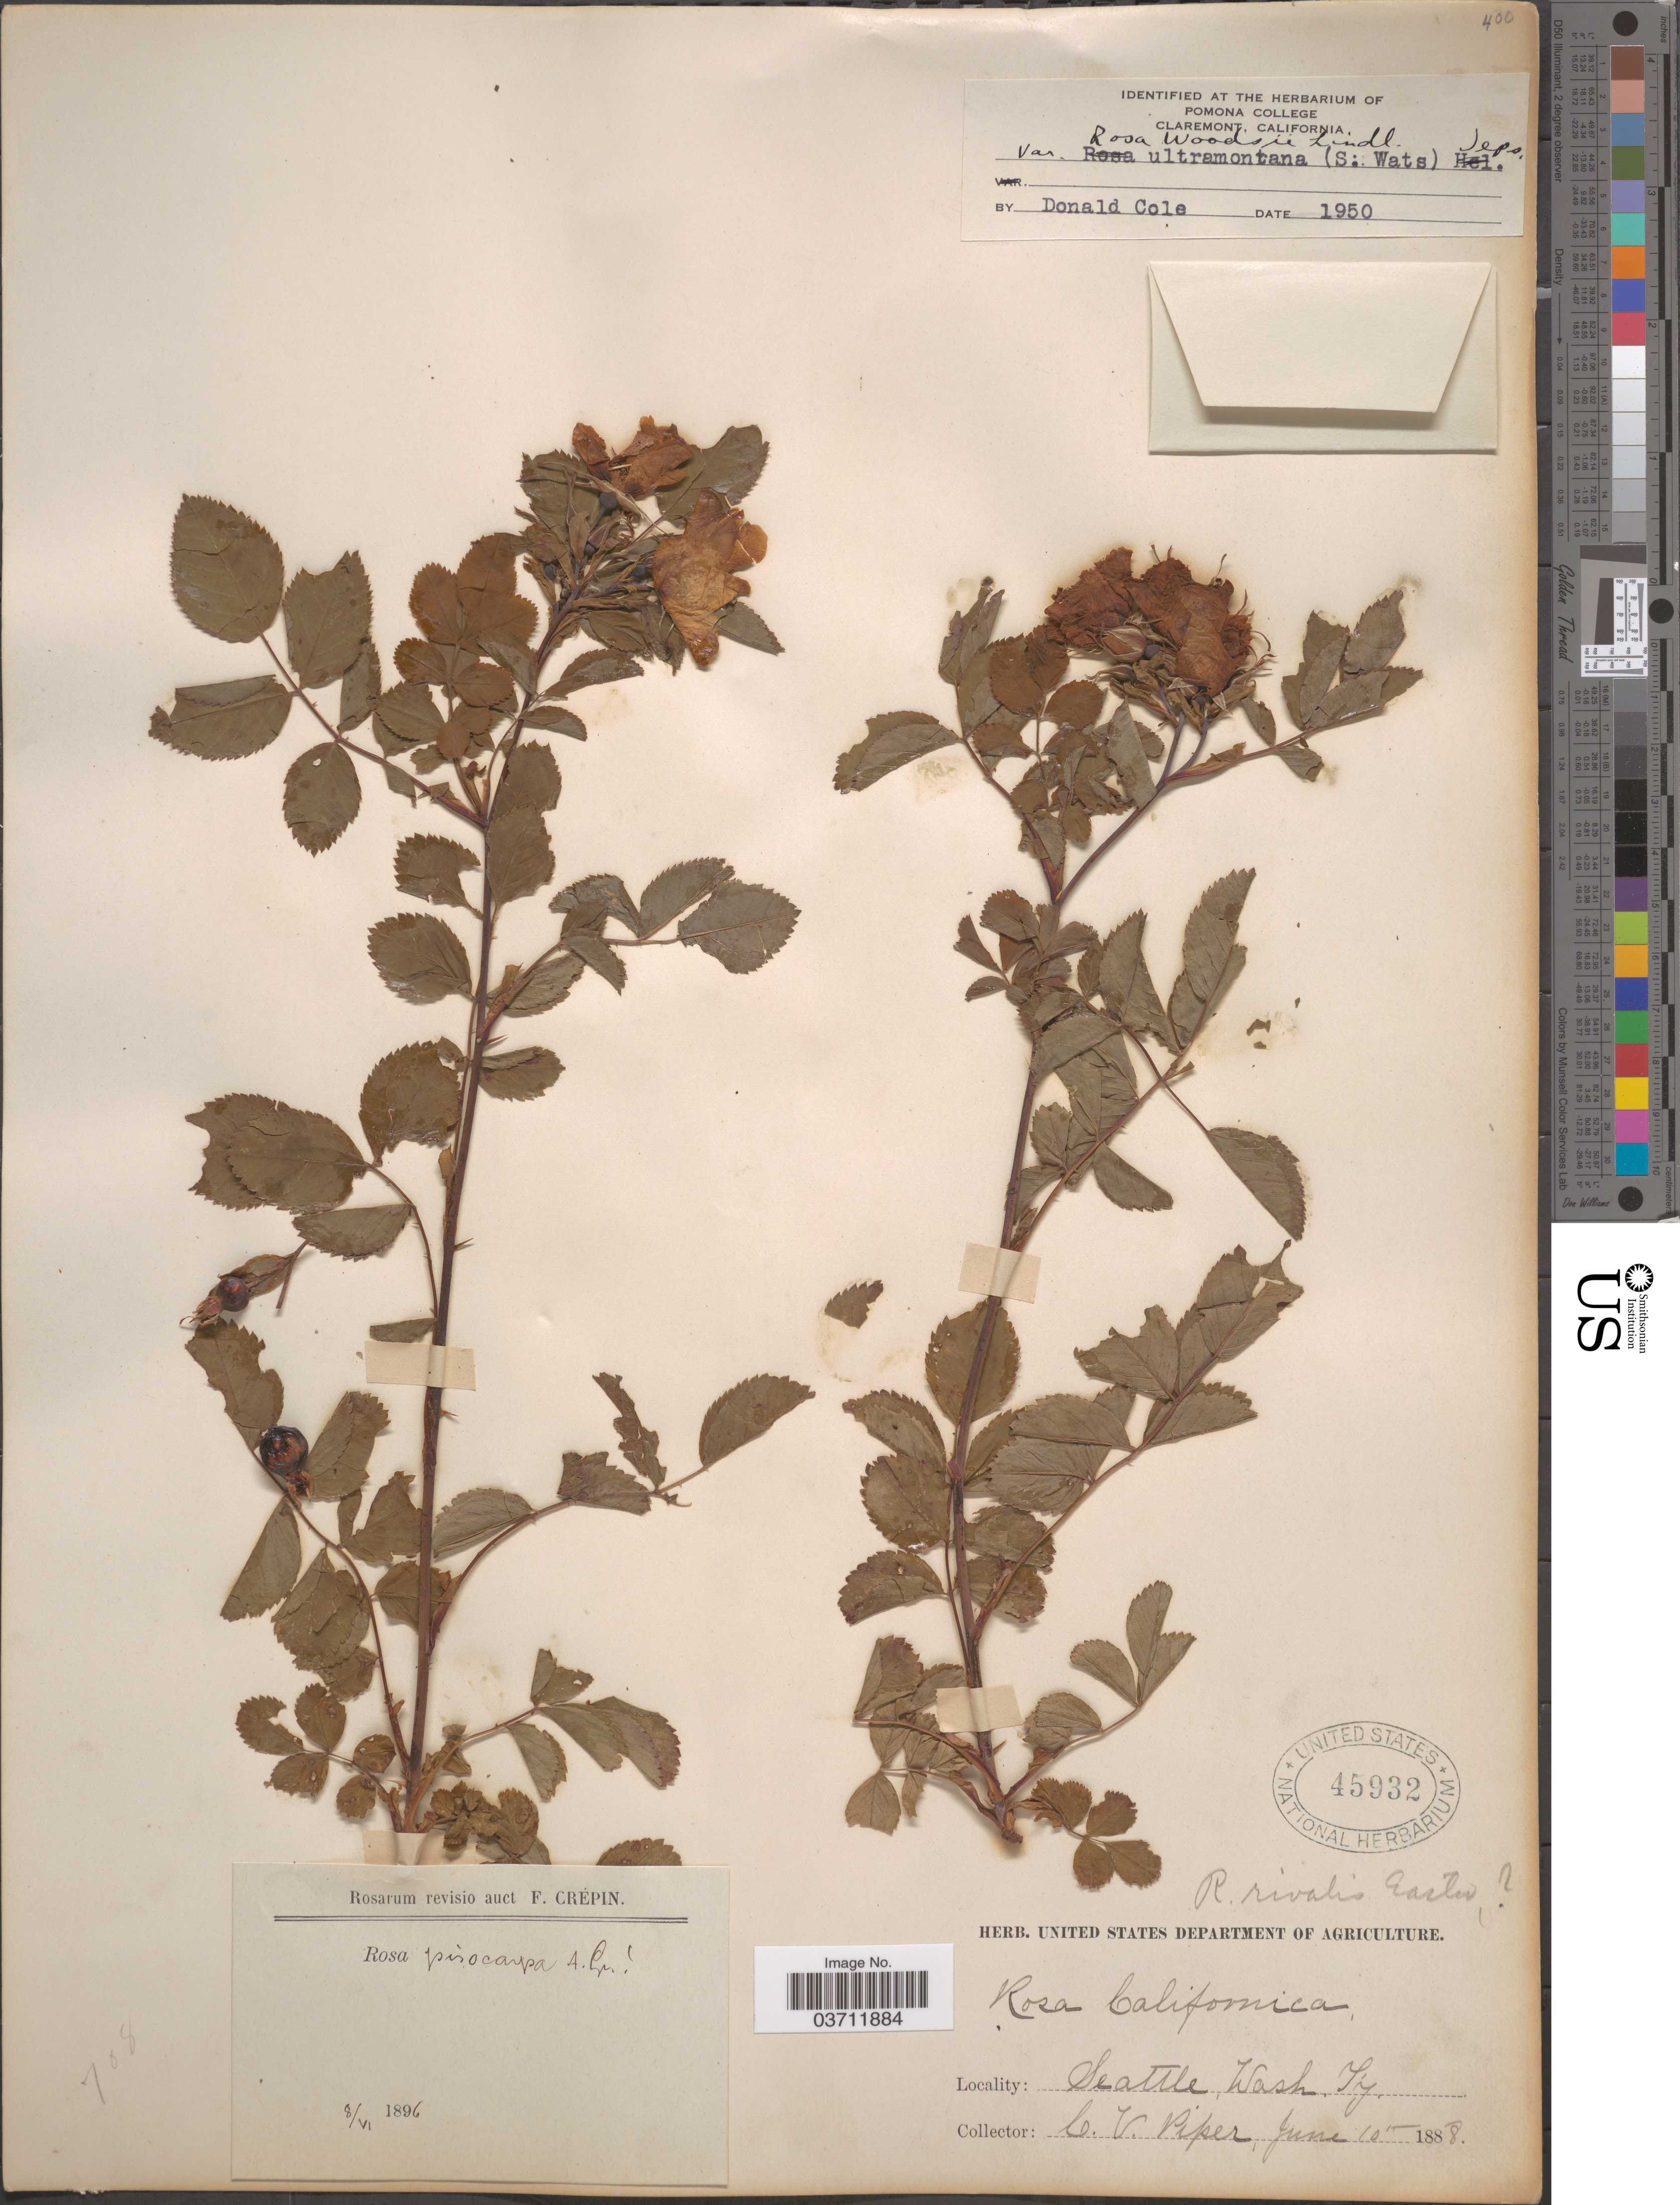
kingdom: Plantae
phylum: Tracheophyta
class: Magnoliopsida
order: Rosales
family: Rosaceae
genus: Rosa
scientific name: Rosa pisocarpa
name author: A. Gray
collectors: C. V. Piper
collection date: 1888-06-10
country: United States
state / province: Washington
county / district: King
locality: Seattle, Wash. Ty.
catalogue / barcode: US 45932